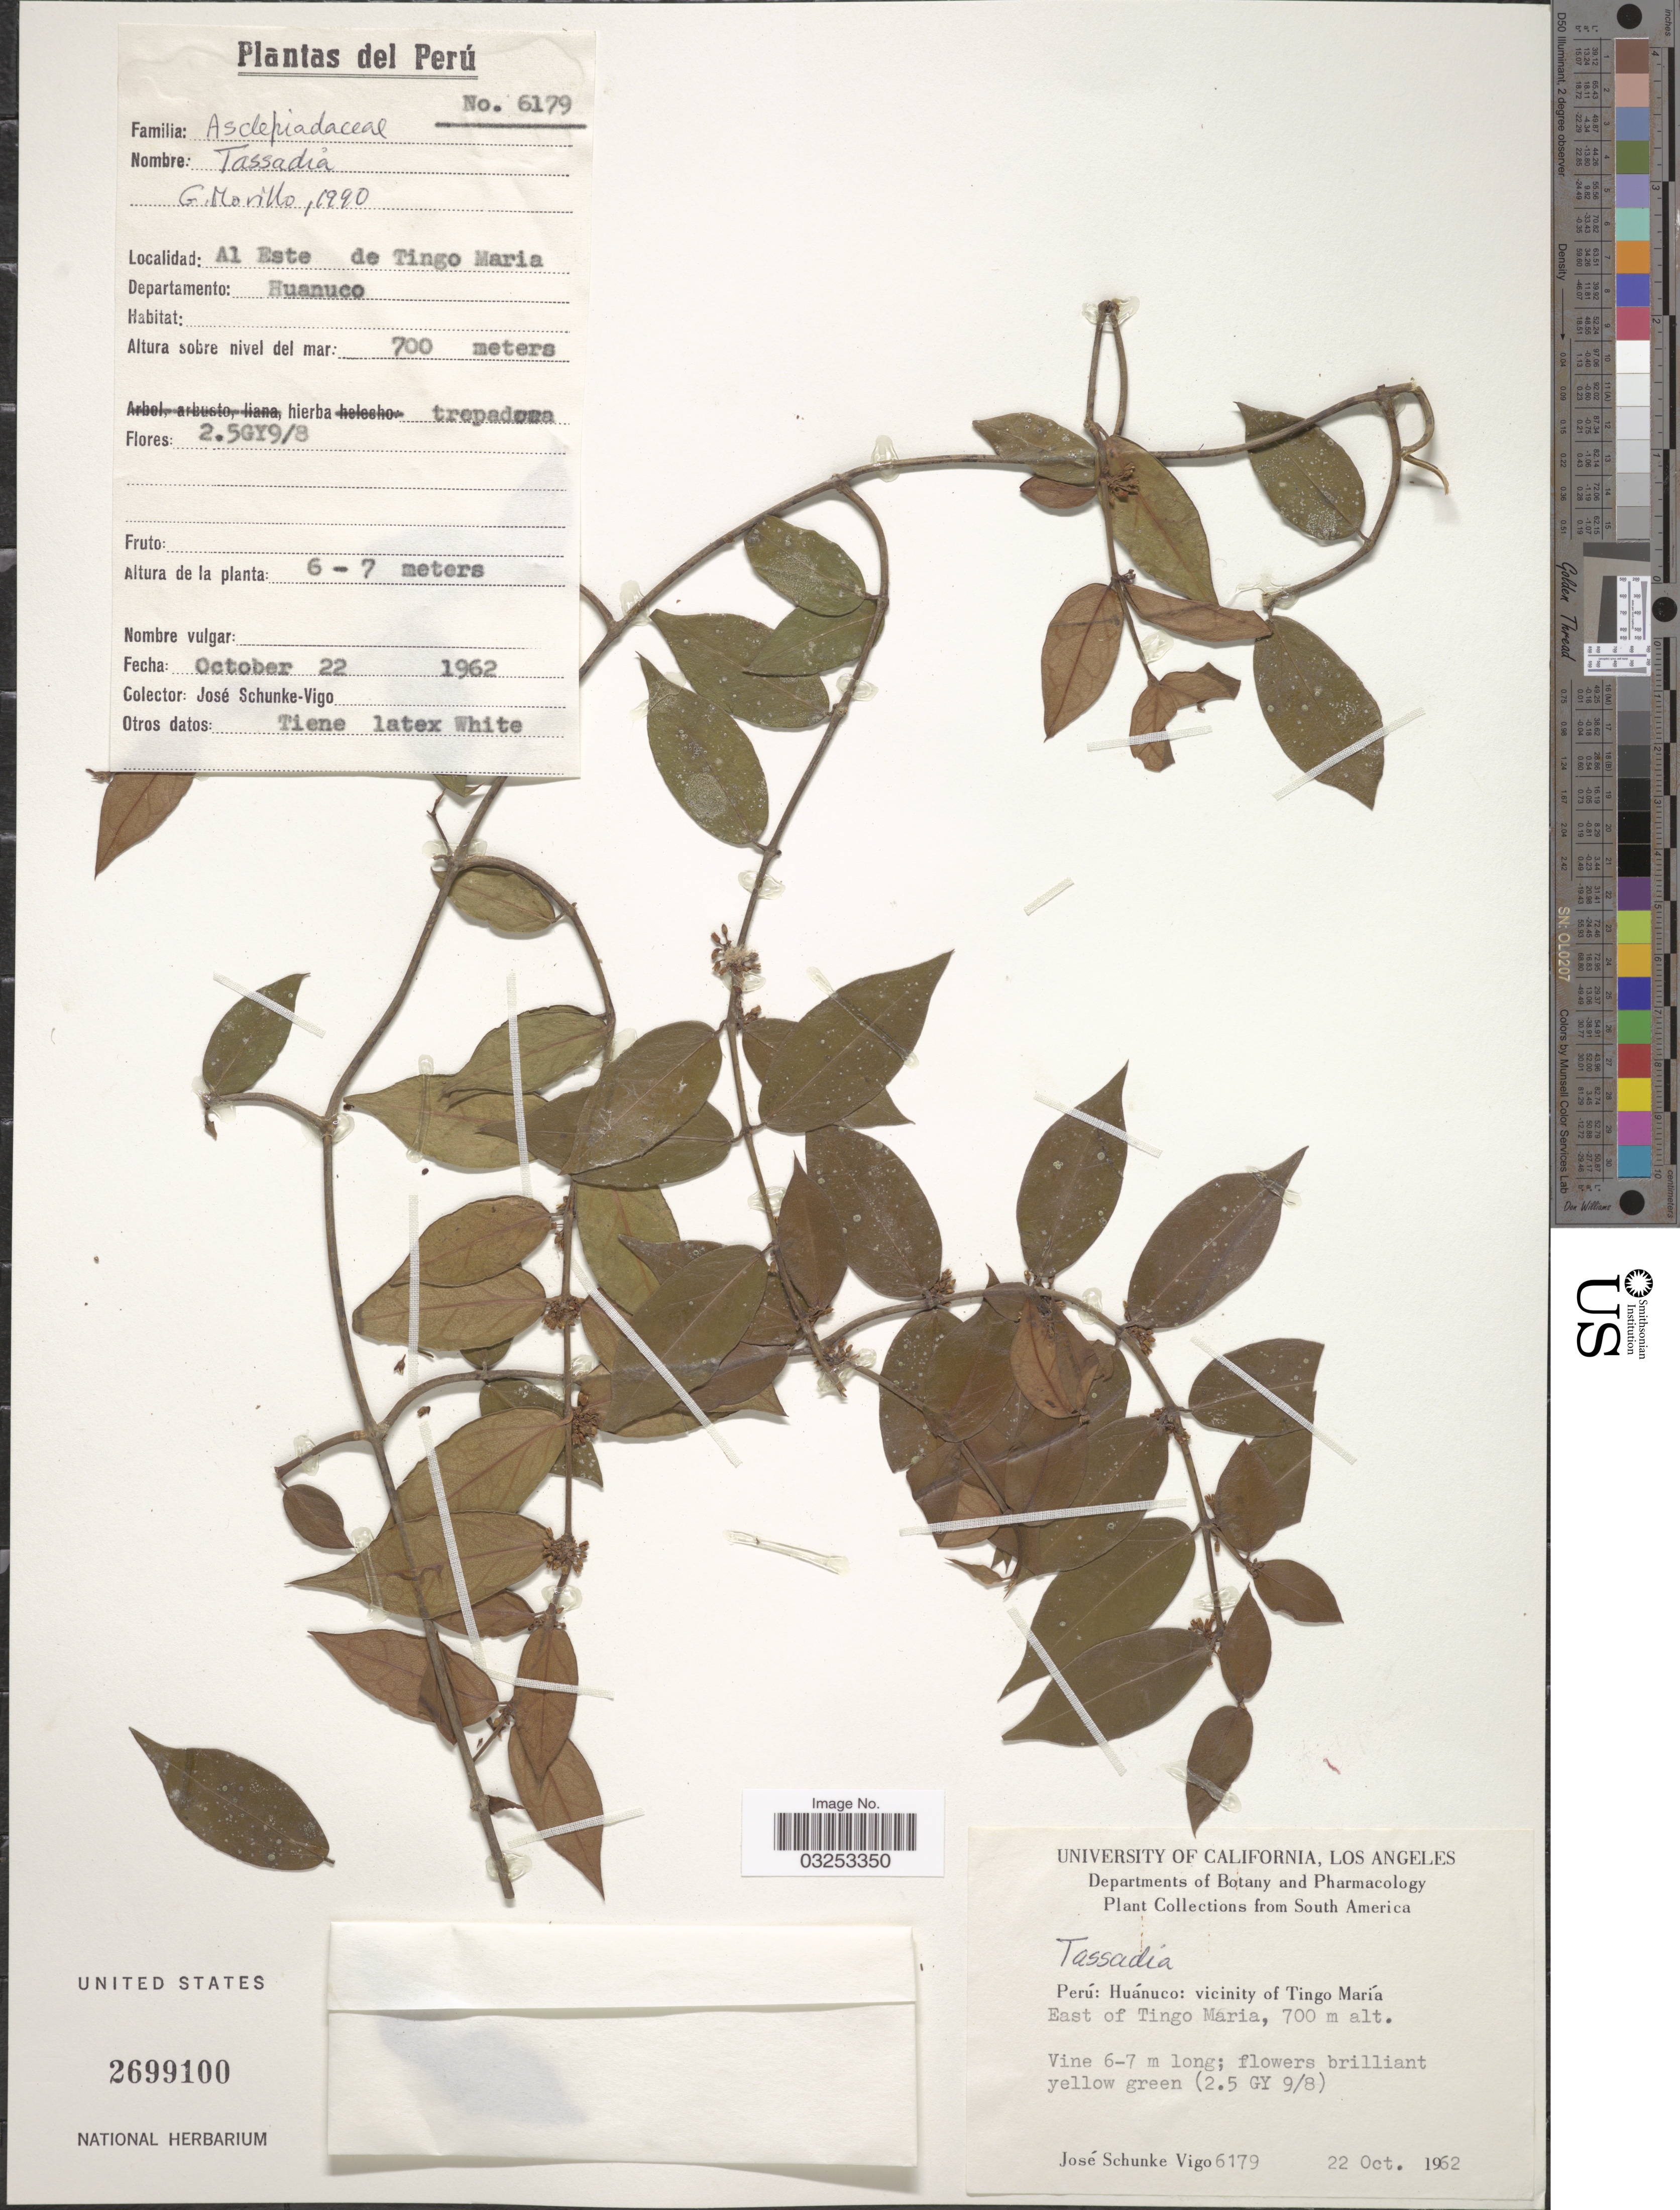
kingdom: Plantae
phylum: Tracheophyta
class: Magnoliopsida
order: Gentianales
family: Apocynaceae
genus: Tassadia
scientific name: Tassadia sp.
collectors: J. Schunke Vigo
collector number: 6179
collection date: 1962-10-22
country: Peru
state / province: Huánuco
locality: Vicinity of Tingo María. East of Tingo Maria. Departamento: Huanuco.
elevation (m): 700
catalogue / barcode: US 2699100